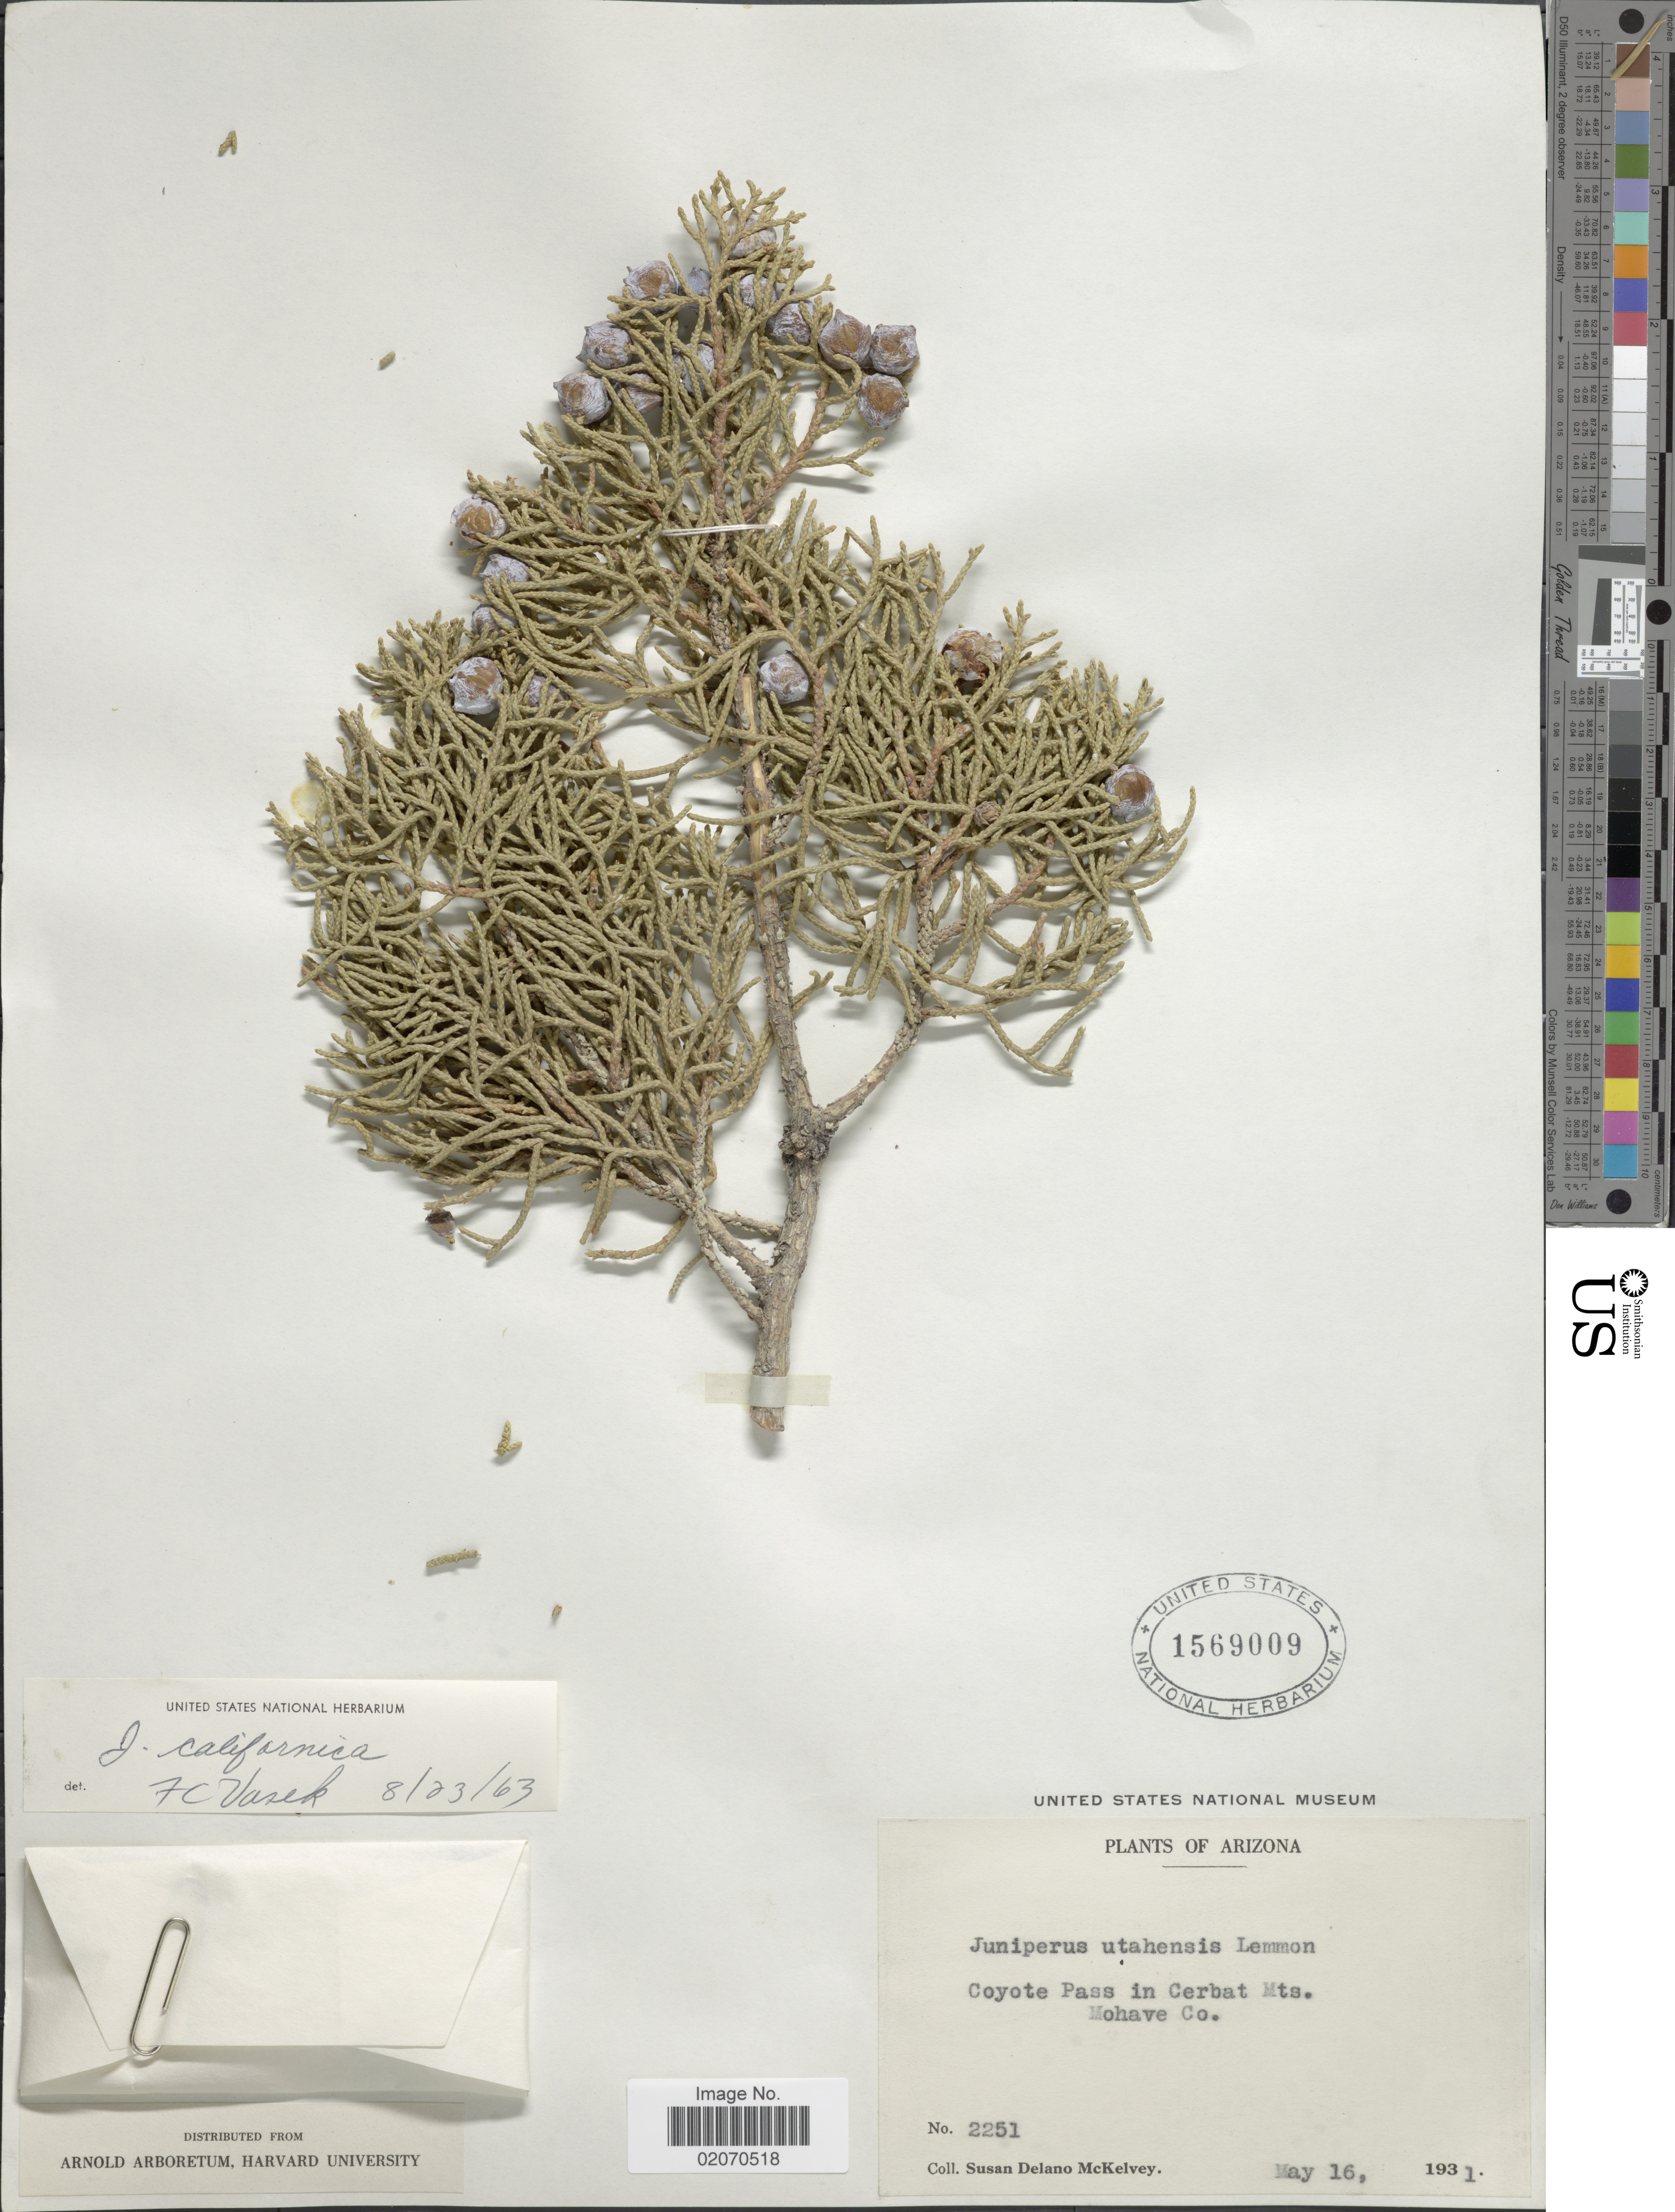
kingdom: Plantae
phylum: Tracheophyta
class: Pinopsida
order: Pinales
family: Cupressaceae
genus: Juniperus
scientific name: Juniperus californica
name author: Carrière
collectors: S. A. McKelvey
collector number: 2251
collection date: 1931-05-16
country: United States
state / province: Arizona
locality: Coyote Pass in Cerbat Mts. Mohave Co.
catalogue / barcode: US 1569009